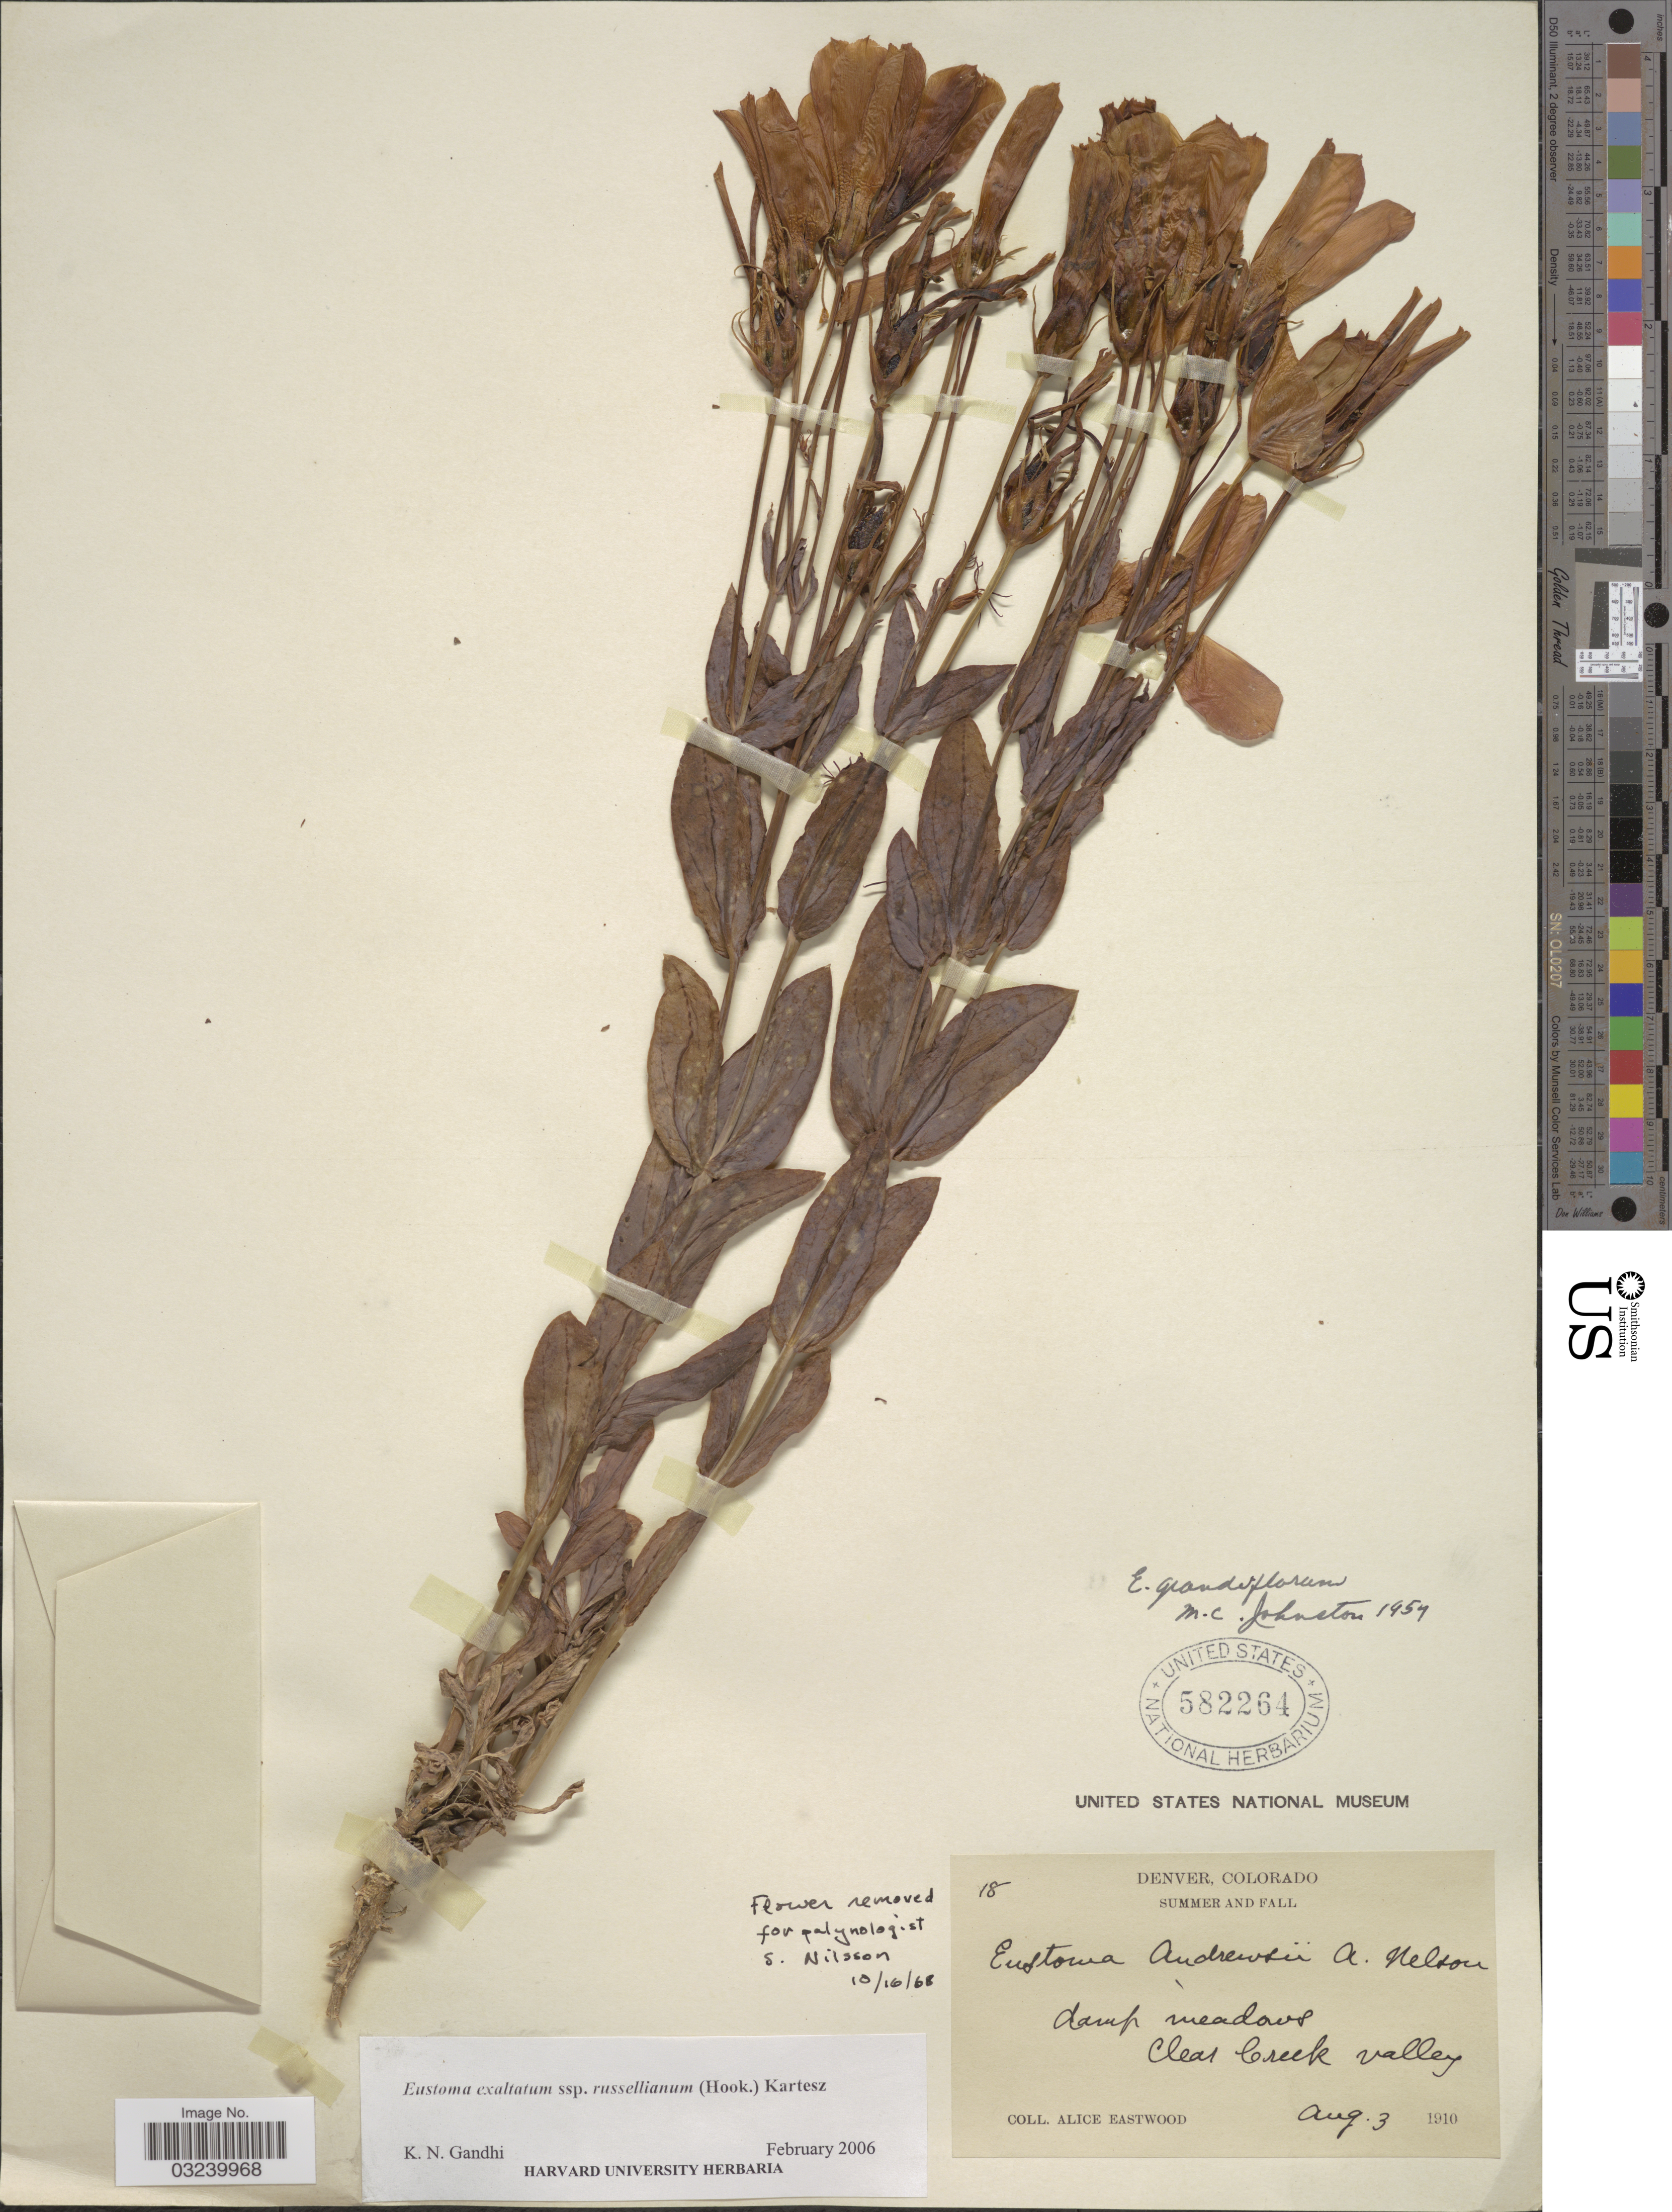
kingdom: Plantae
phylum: Tracheophyta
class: Magnoliopsida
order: Gentianales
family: Gentianaceae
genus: Eustoma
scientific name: Eustoma grandiflorum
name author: (Raf.) Shinners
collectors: A. Eastwood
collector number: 18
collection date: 1910-08-03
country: United States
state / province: Colorado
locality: Denver, Summer and Fall, damp meadows, Clear Creek valley.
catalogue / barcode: US 582264